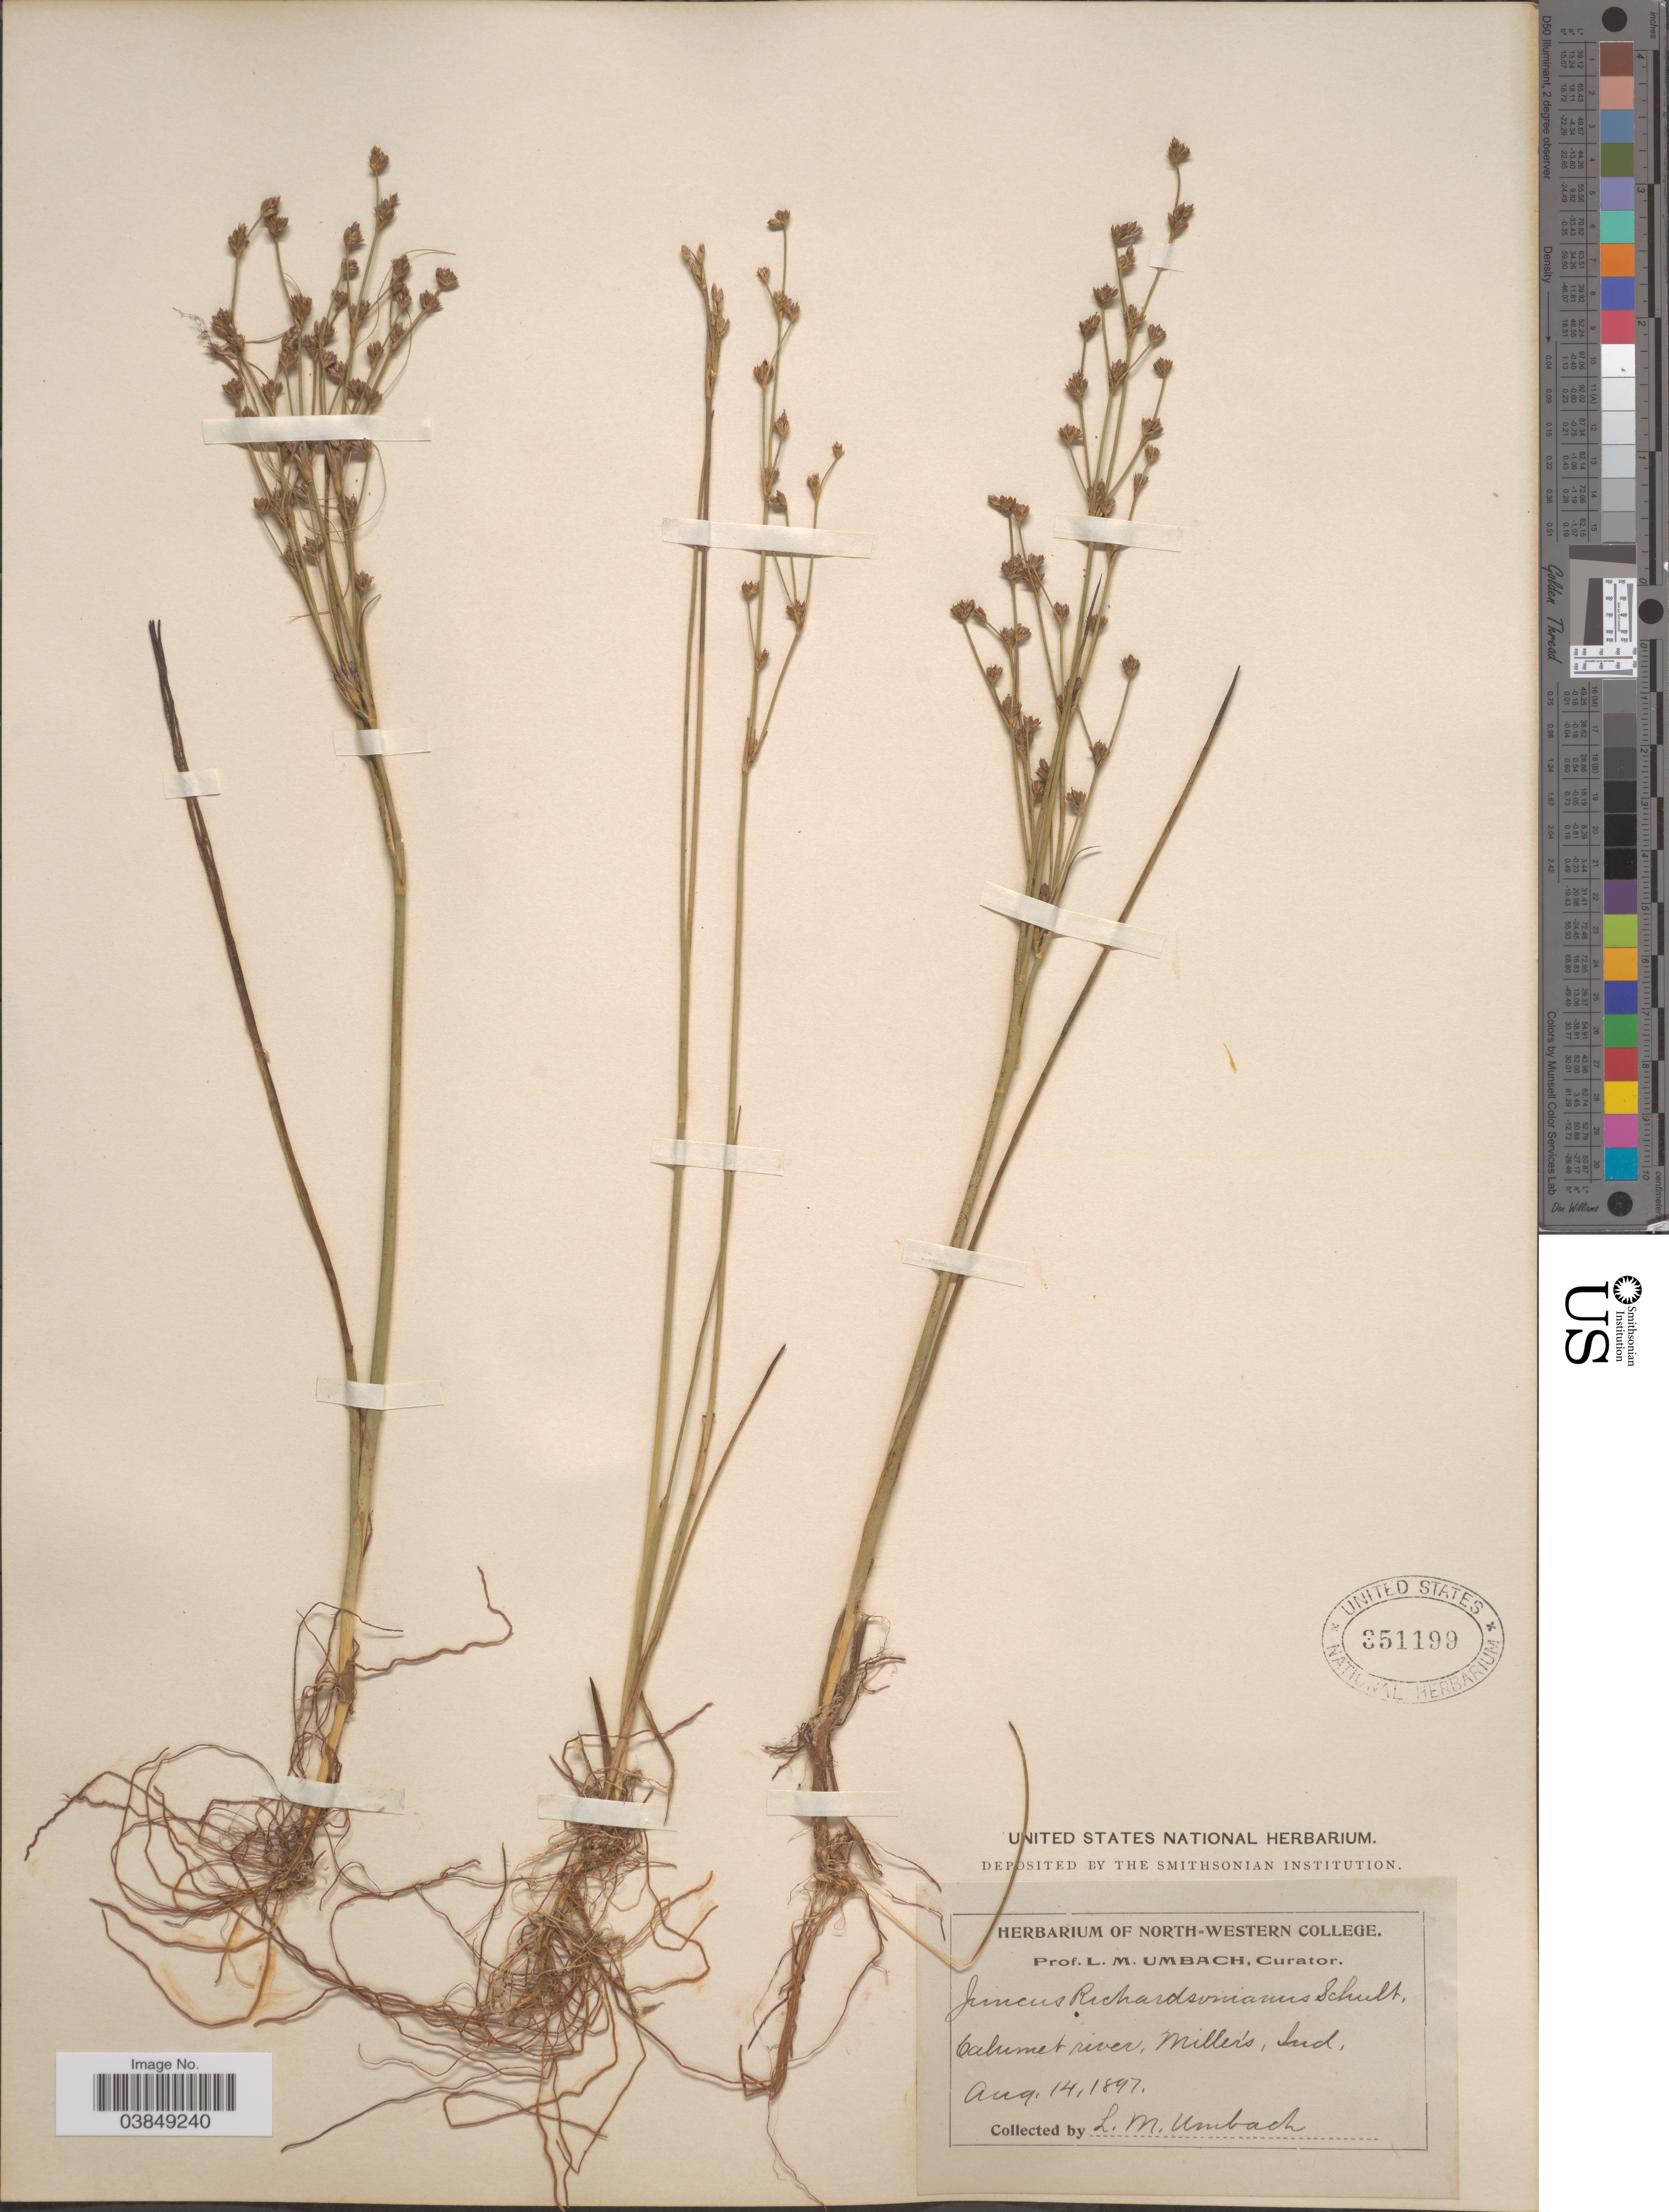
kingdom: Plantae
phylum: Tracheophyta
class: Liliopsida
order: Poales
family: Juncaceae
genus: Juncus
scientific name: Juncus rariflorus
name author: Hartm.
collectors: L. M. Umbach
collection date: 1897-08-14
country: United States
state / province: Indiana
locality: Calumet river, Miller's.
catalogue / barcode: US 351199